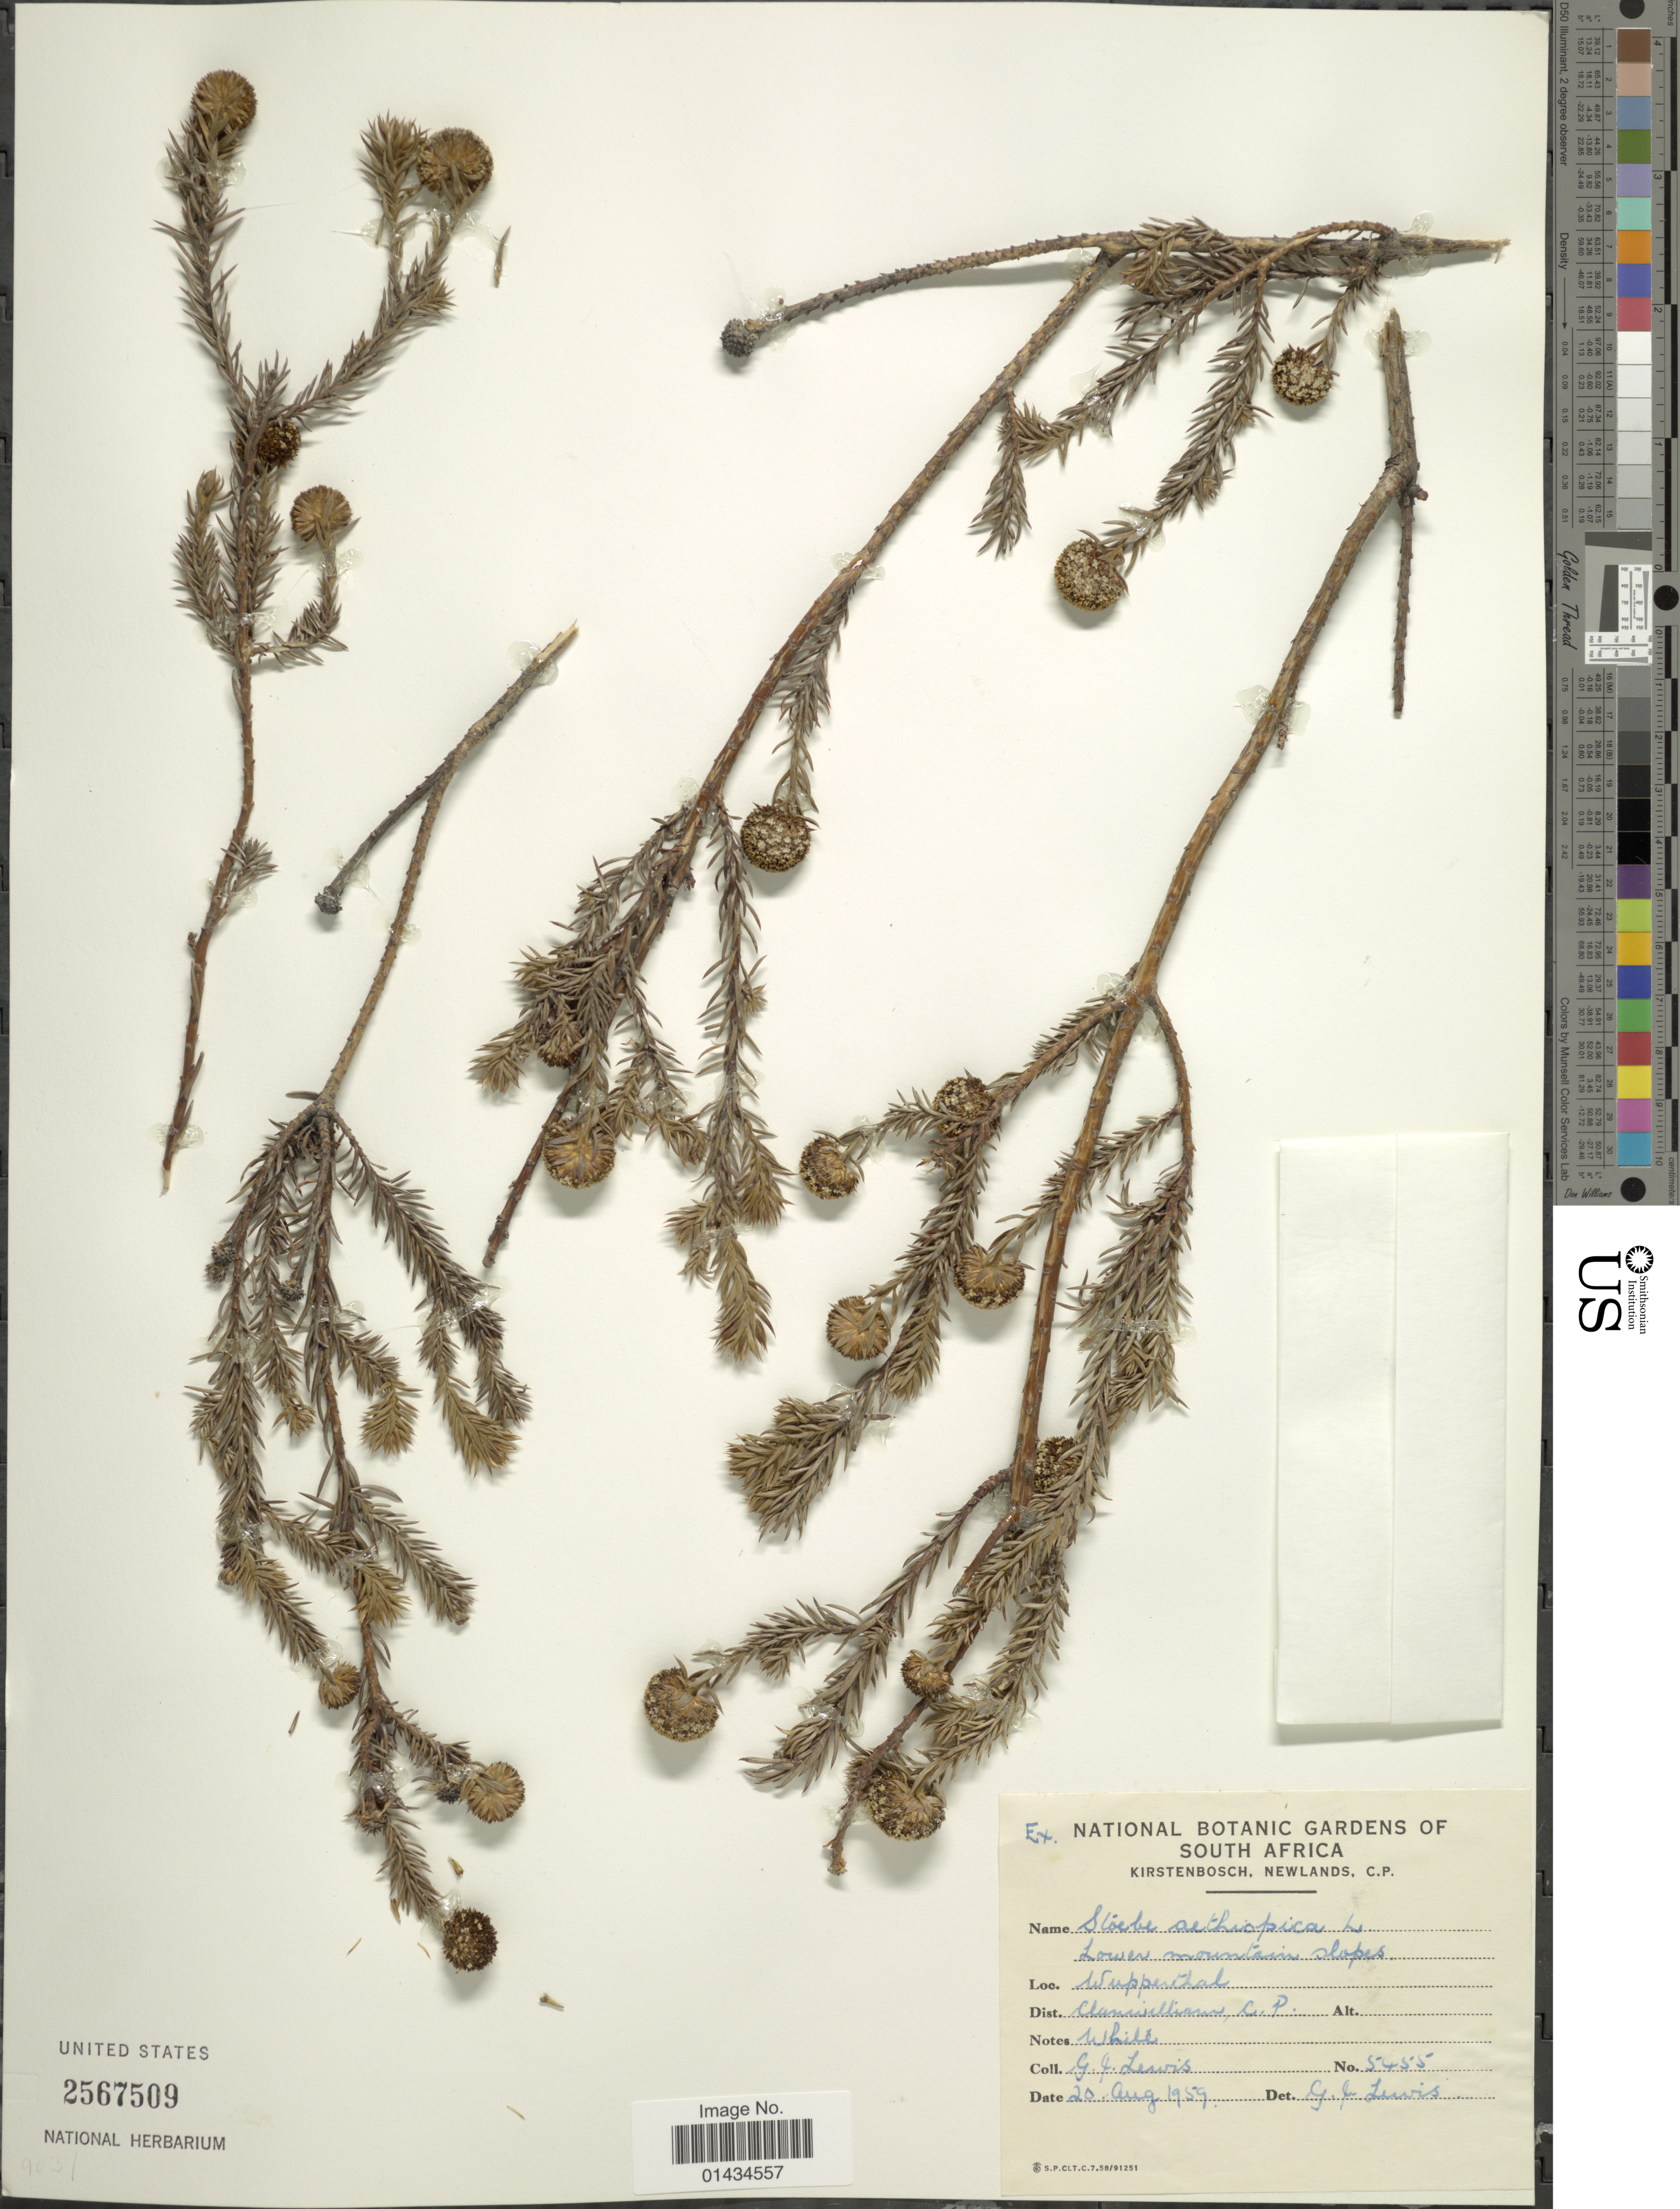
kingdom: Plantae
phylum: Tracheophyta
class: Magnoliopsida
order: Asterales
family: Asteraceae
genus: Stoebe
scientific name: Stoebe aethiopica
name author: L.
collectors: G. J. Lewis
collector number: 5455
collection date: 1959-08-20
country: South Africa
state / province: Western Cape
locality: Wupperthal, Dist. Clanwilliam, lower mountain slopes.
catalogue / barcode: US 2567509